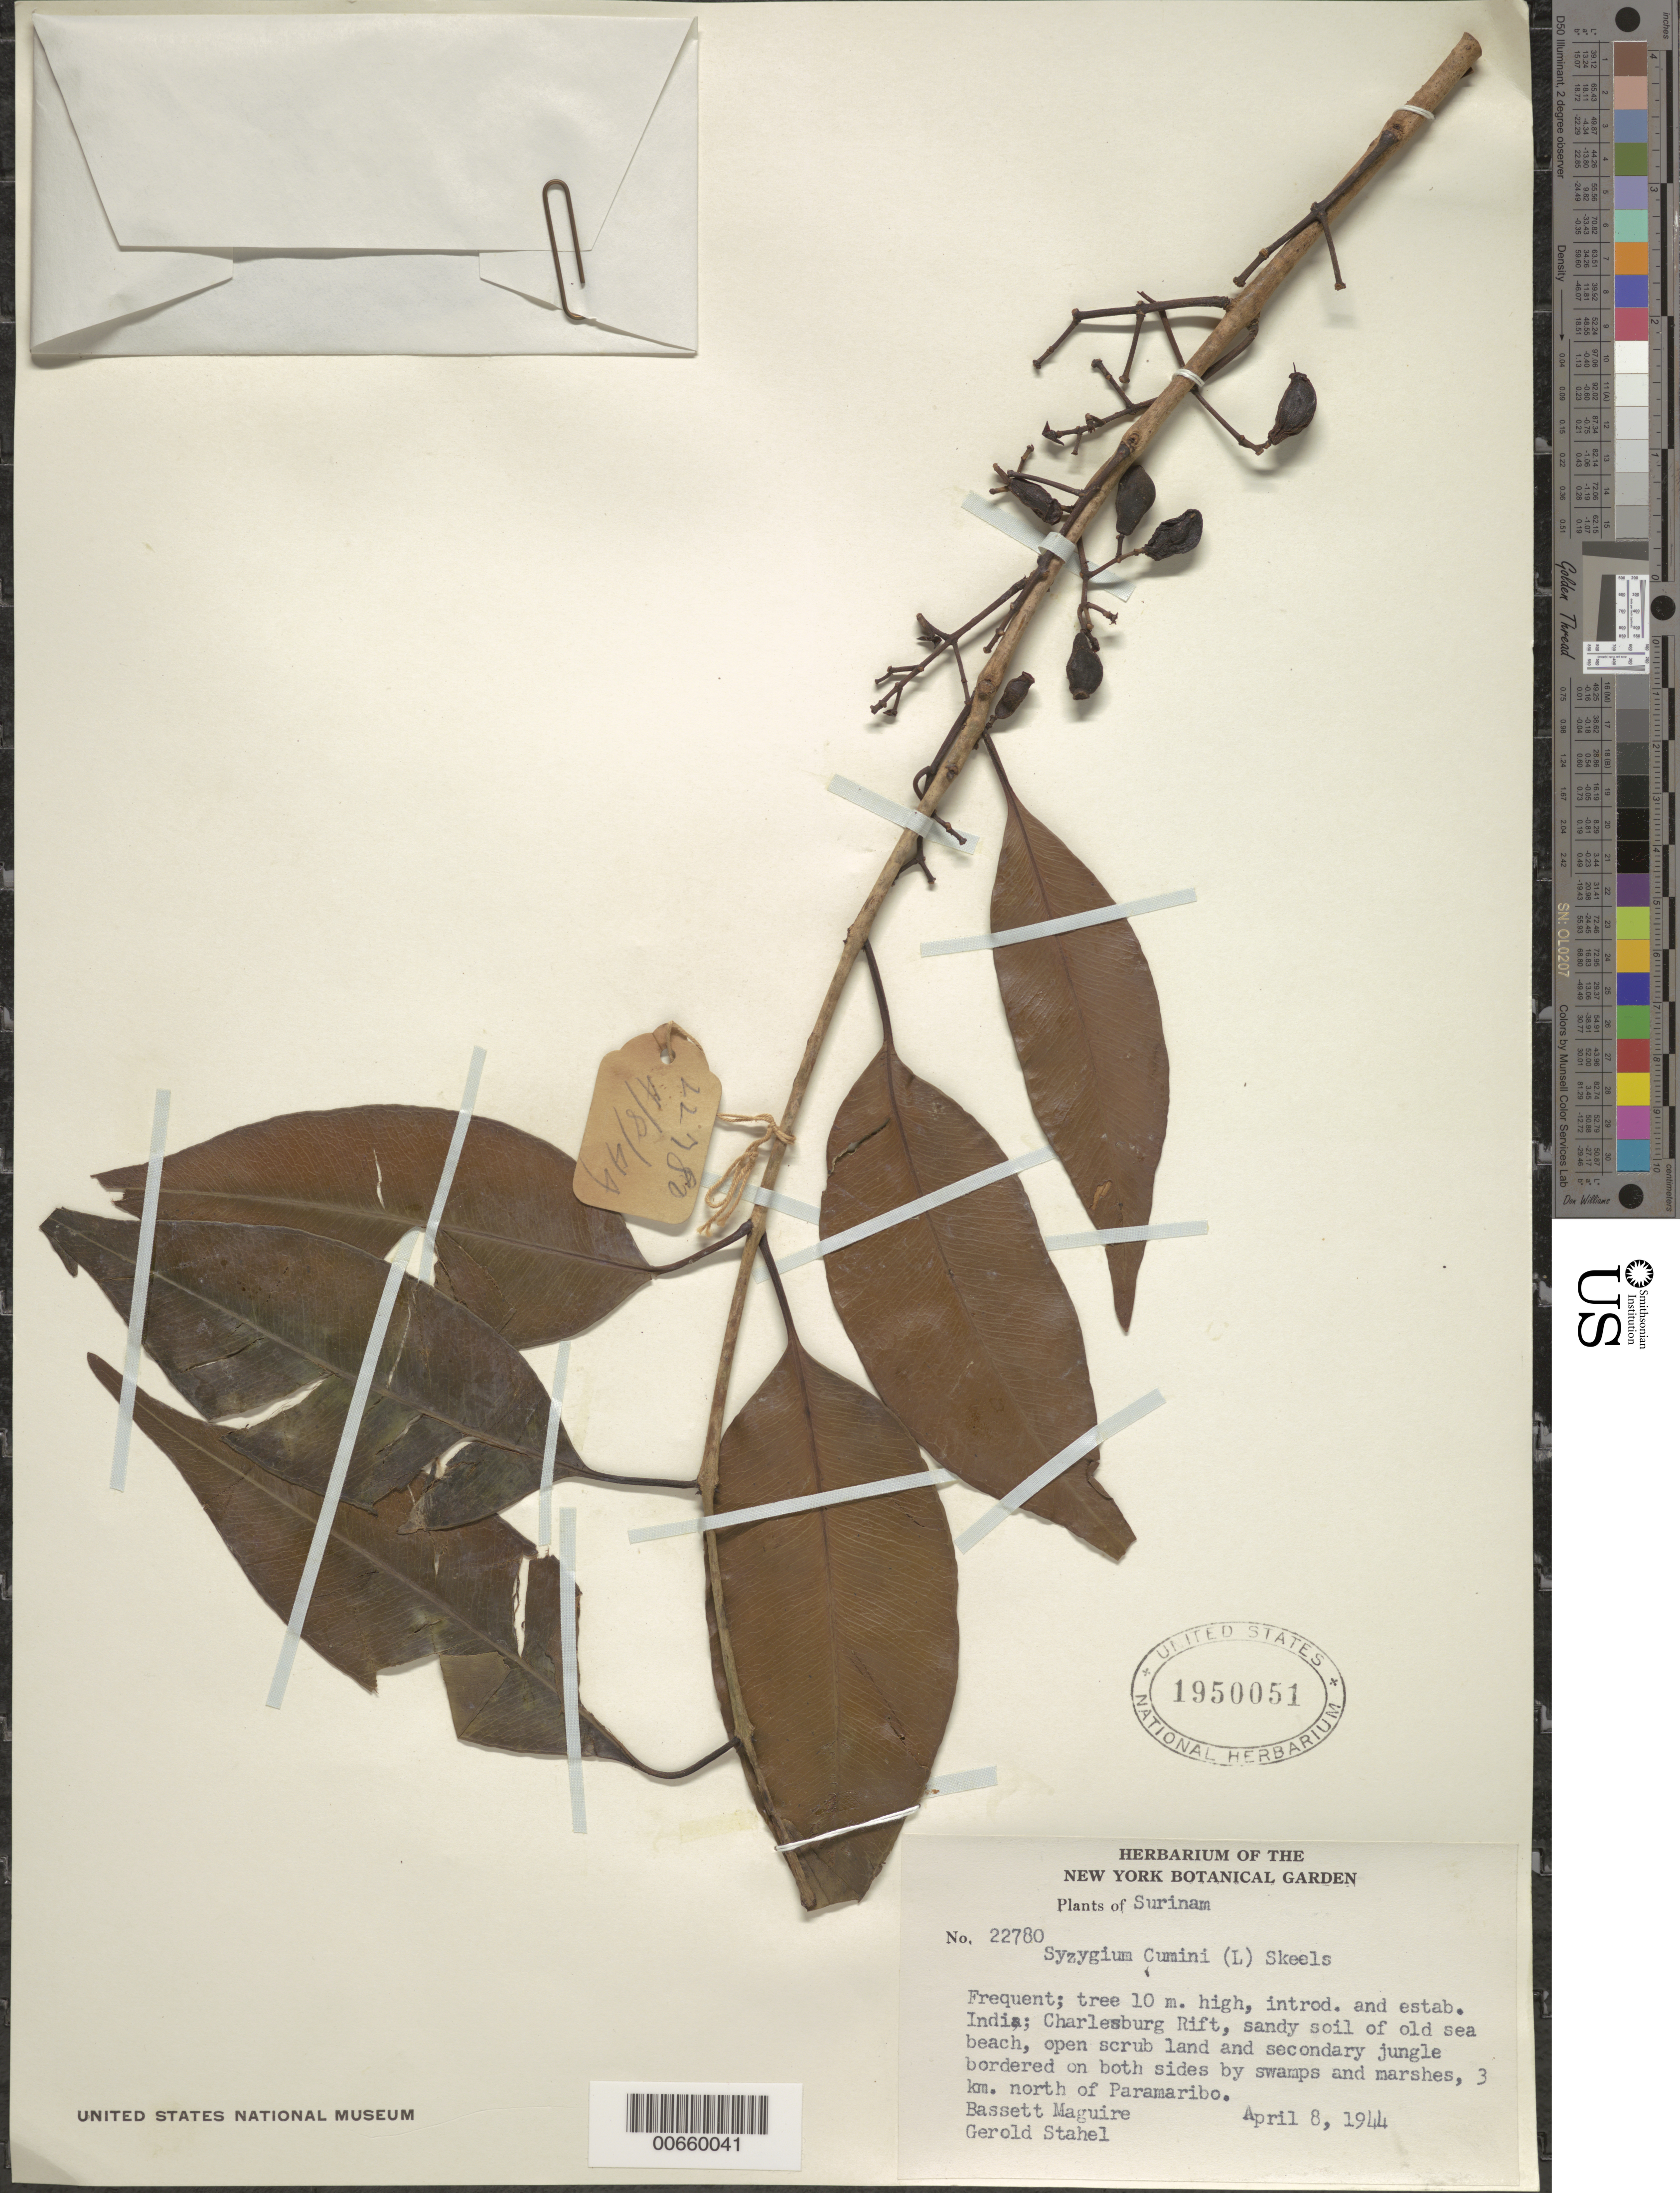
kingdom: Plantae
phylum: Tracheophyta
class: Magnoliopsida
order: Myrtales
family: Myrtaceae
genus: Myrciaria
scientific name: Myrciaria floribunda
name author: (H. West ex Willd.) O. Berg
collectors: B. Maguire & G. Stahel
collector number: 22780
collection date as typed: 8-Apr-44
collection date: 1944-04-08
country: Suriname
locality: Paramaribo, 3 km N of, Charlesburg Rift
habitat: Sandy soil of old sea beach, open scrub land with swamps & marsh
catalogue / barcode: US 1950051